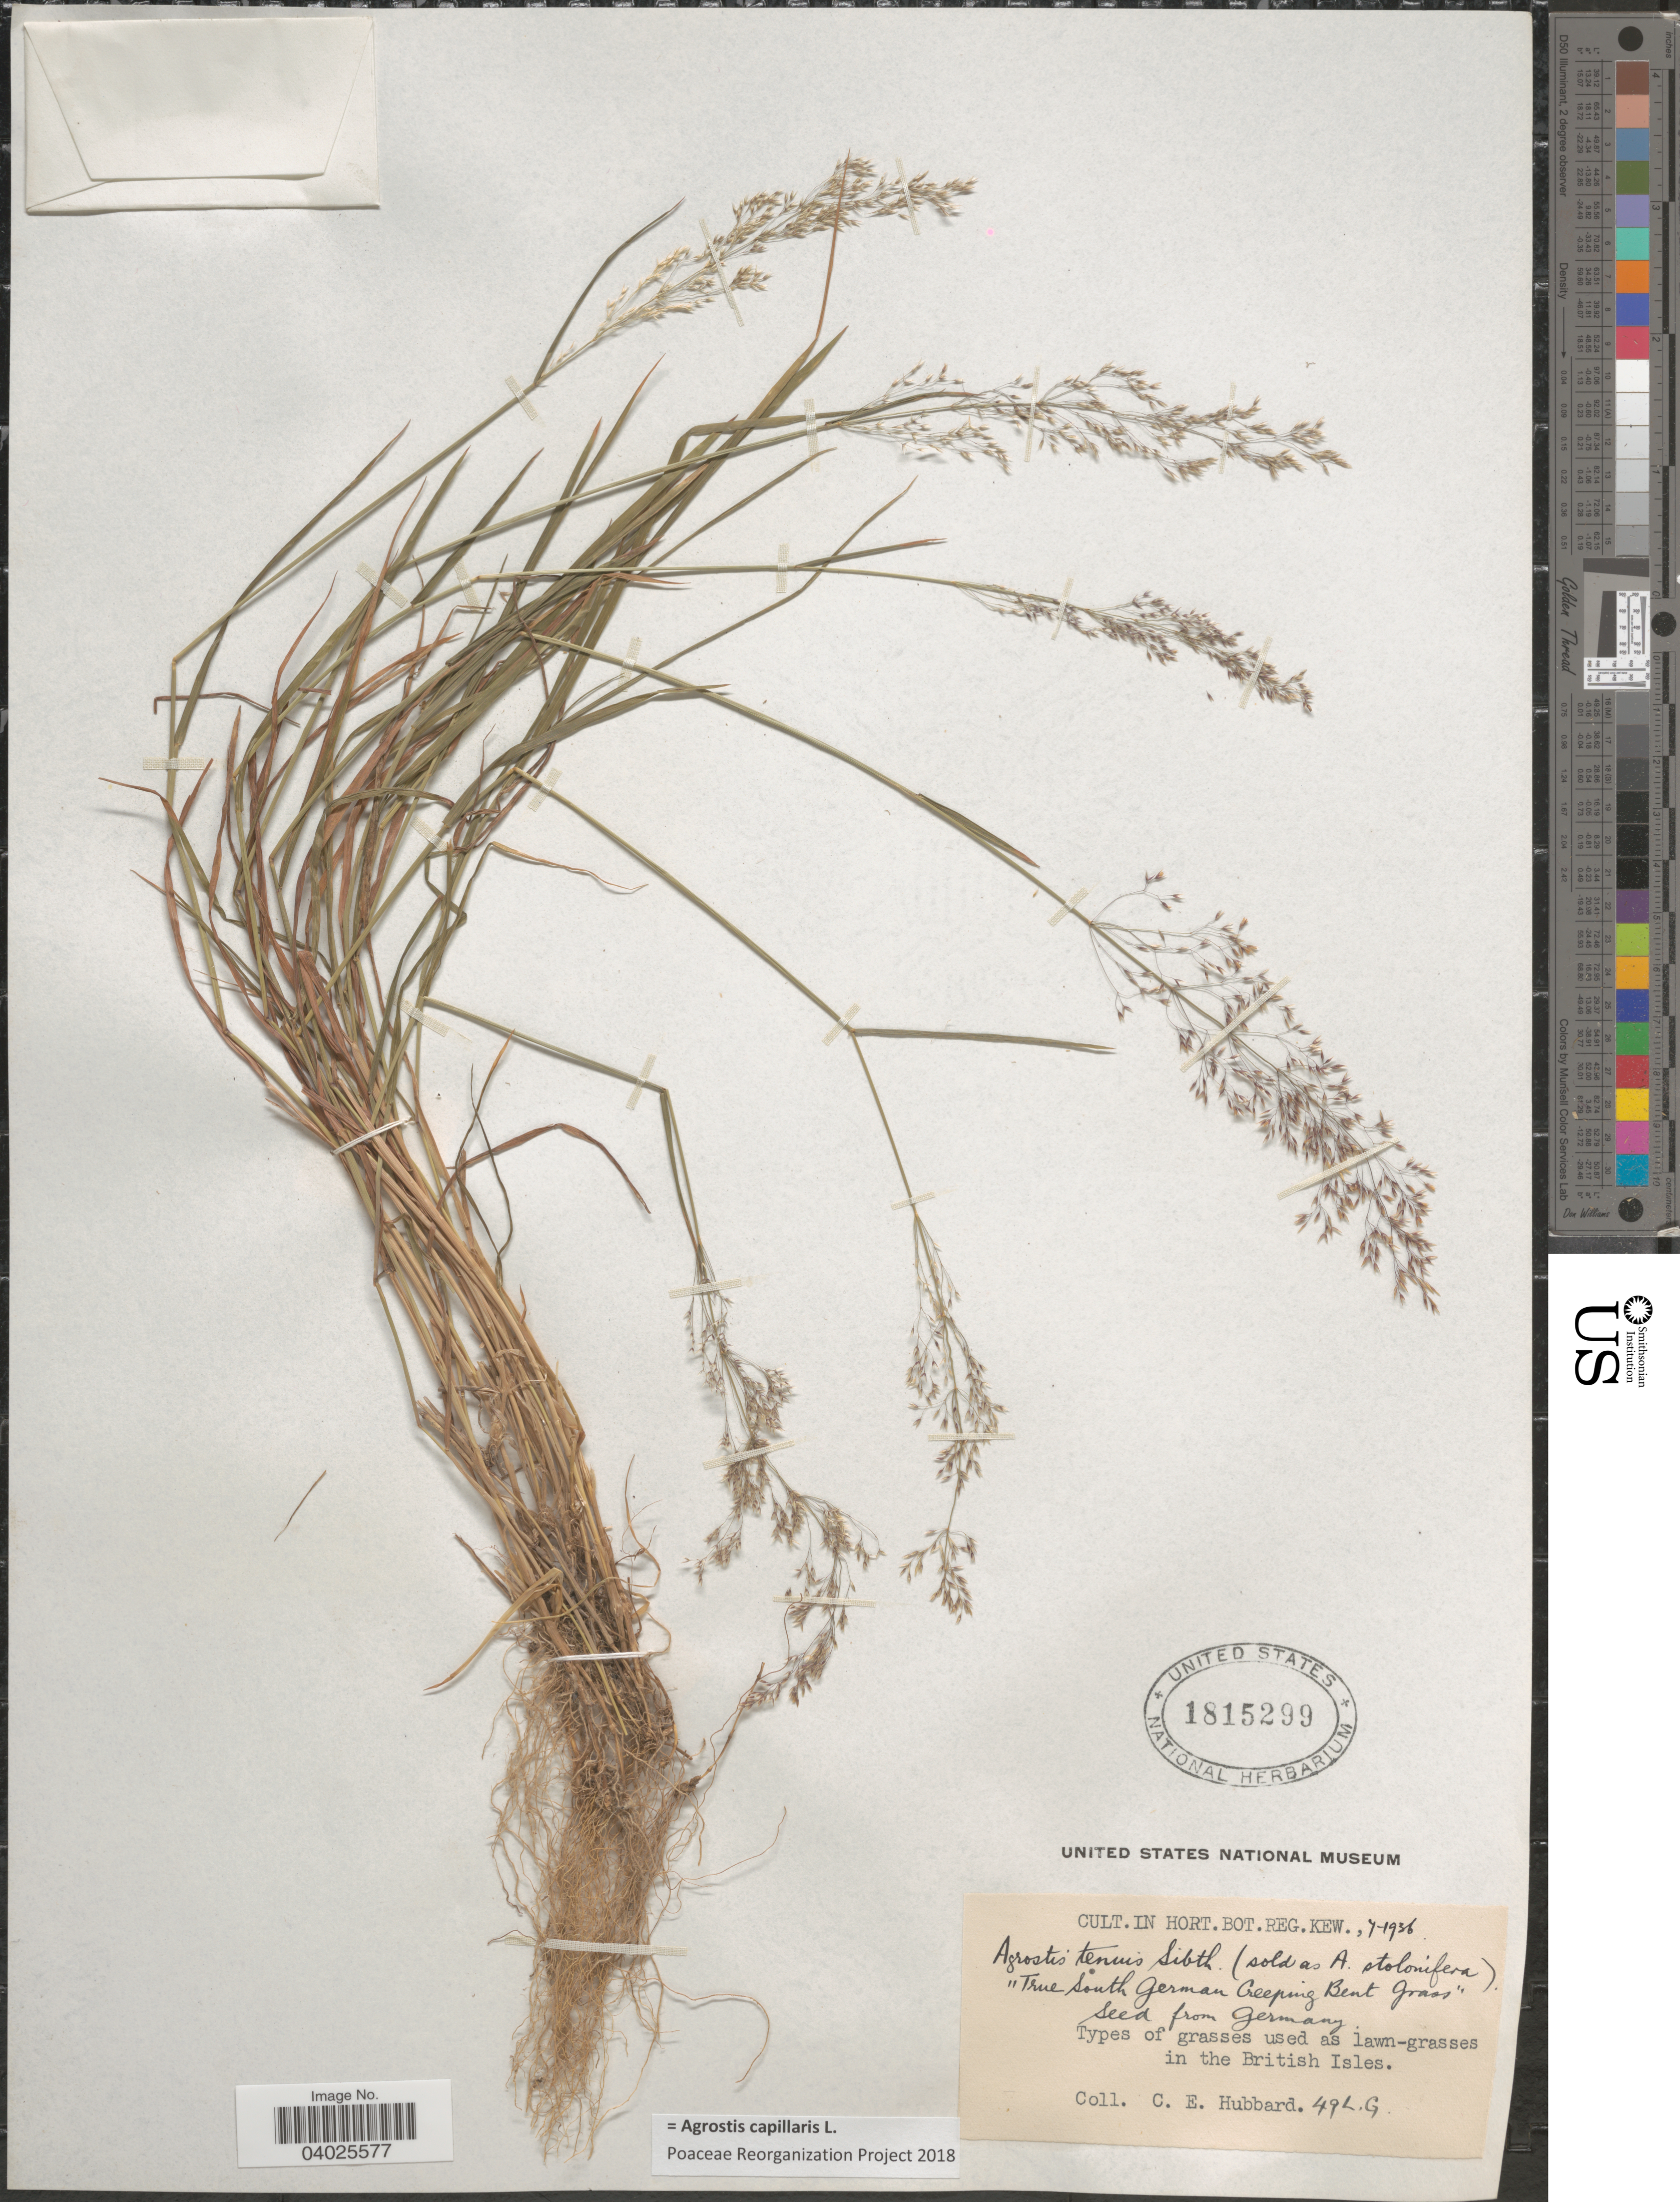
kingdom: Plantae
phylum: Tracheophyta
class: Liliopsida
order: Poales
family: Poaceae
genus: Agrostis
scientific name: Agrostis capillaris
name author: L.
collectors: C. E. Hubbard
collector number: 49L.G.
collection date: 1936-07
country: United Kingdom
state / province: England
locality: Cult.in Hort.Bot.Reg.Kew.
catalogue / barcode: US 1815299